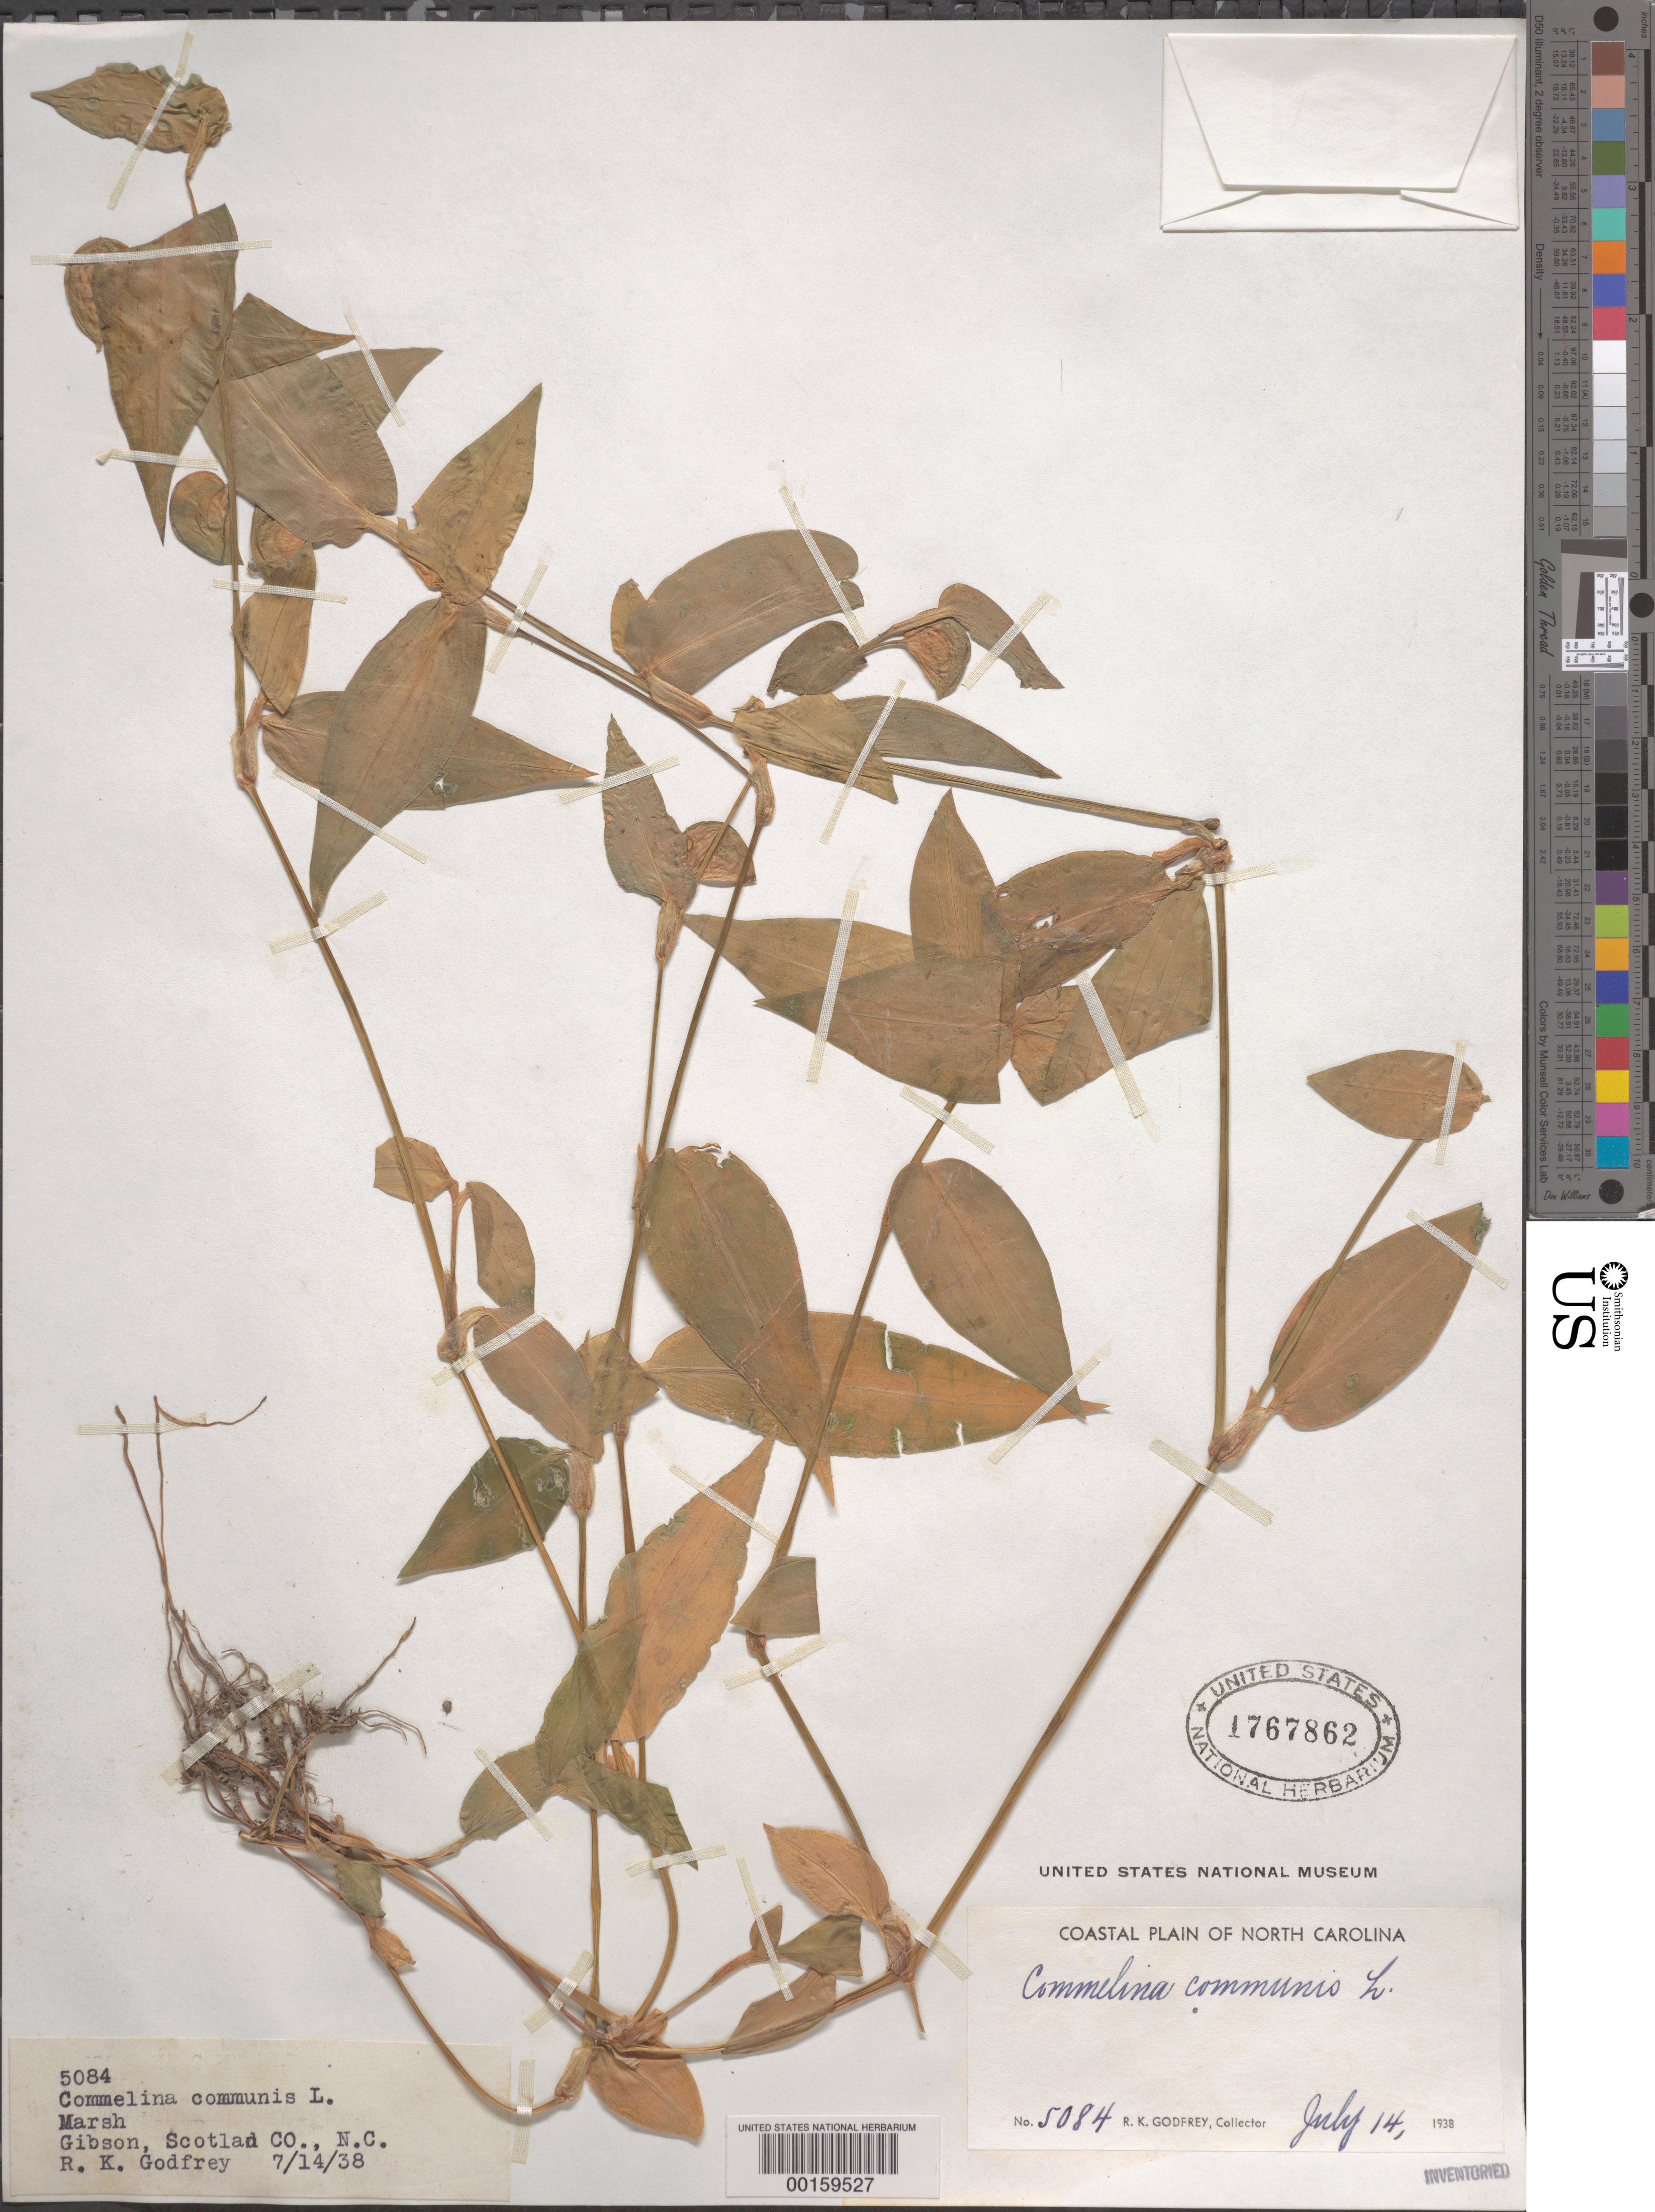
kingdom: Plantae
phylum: Tracheophyta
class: Liliopsida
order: Commelinales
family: Commelinaceae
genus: Commelina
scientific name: Commelina communis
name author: L.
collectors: R. K. Godfrey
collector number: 5084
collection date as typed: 14 Jul 1938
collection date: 1938-07-14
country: United States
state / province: North Carolina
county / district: Scotland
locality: Gibson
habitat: Marsh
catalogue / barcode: US 1767862